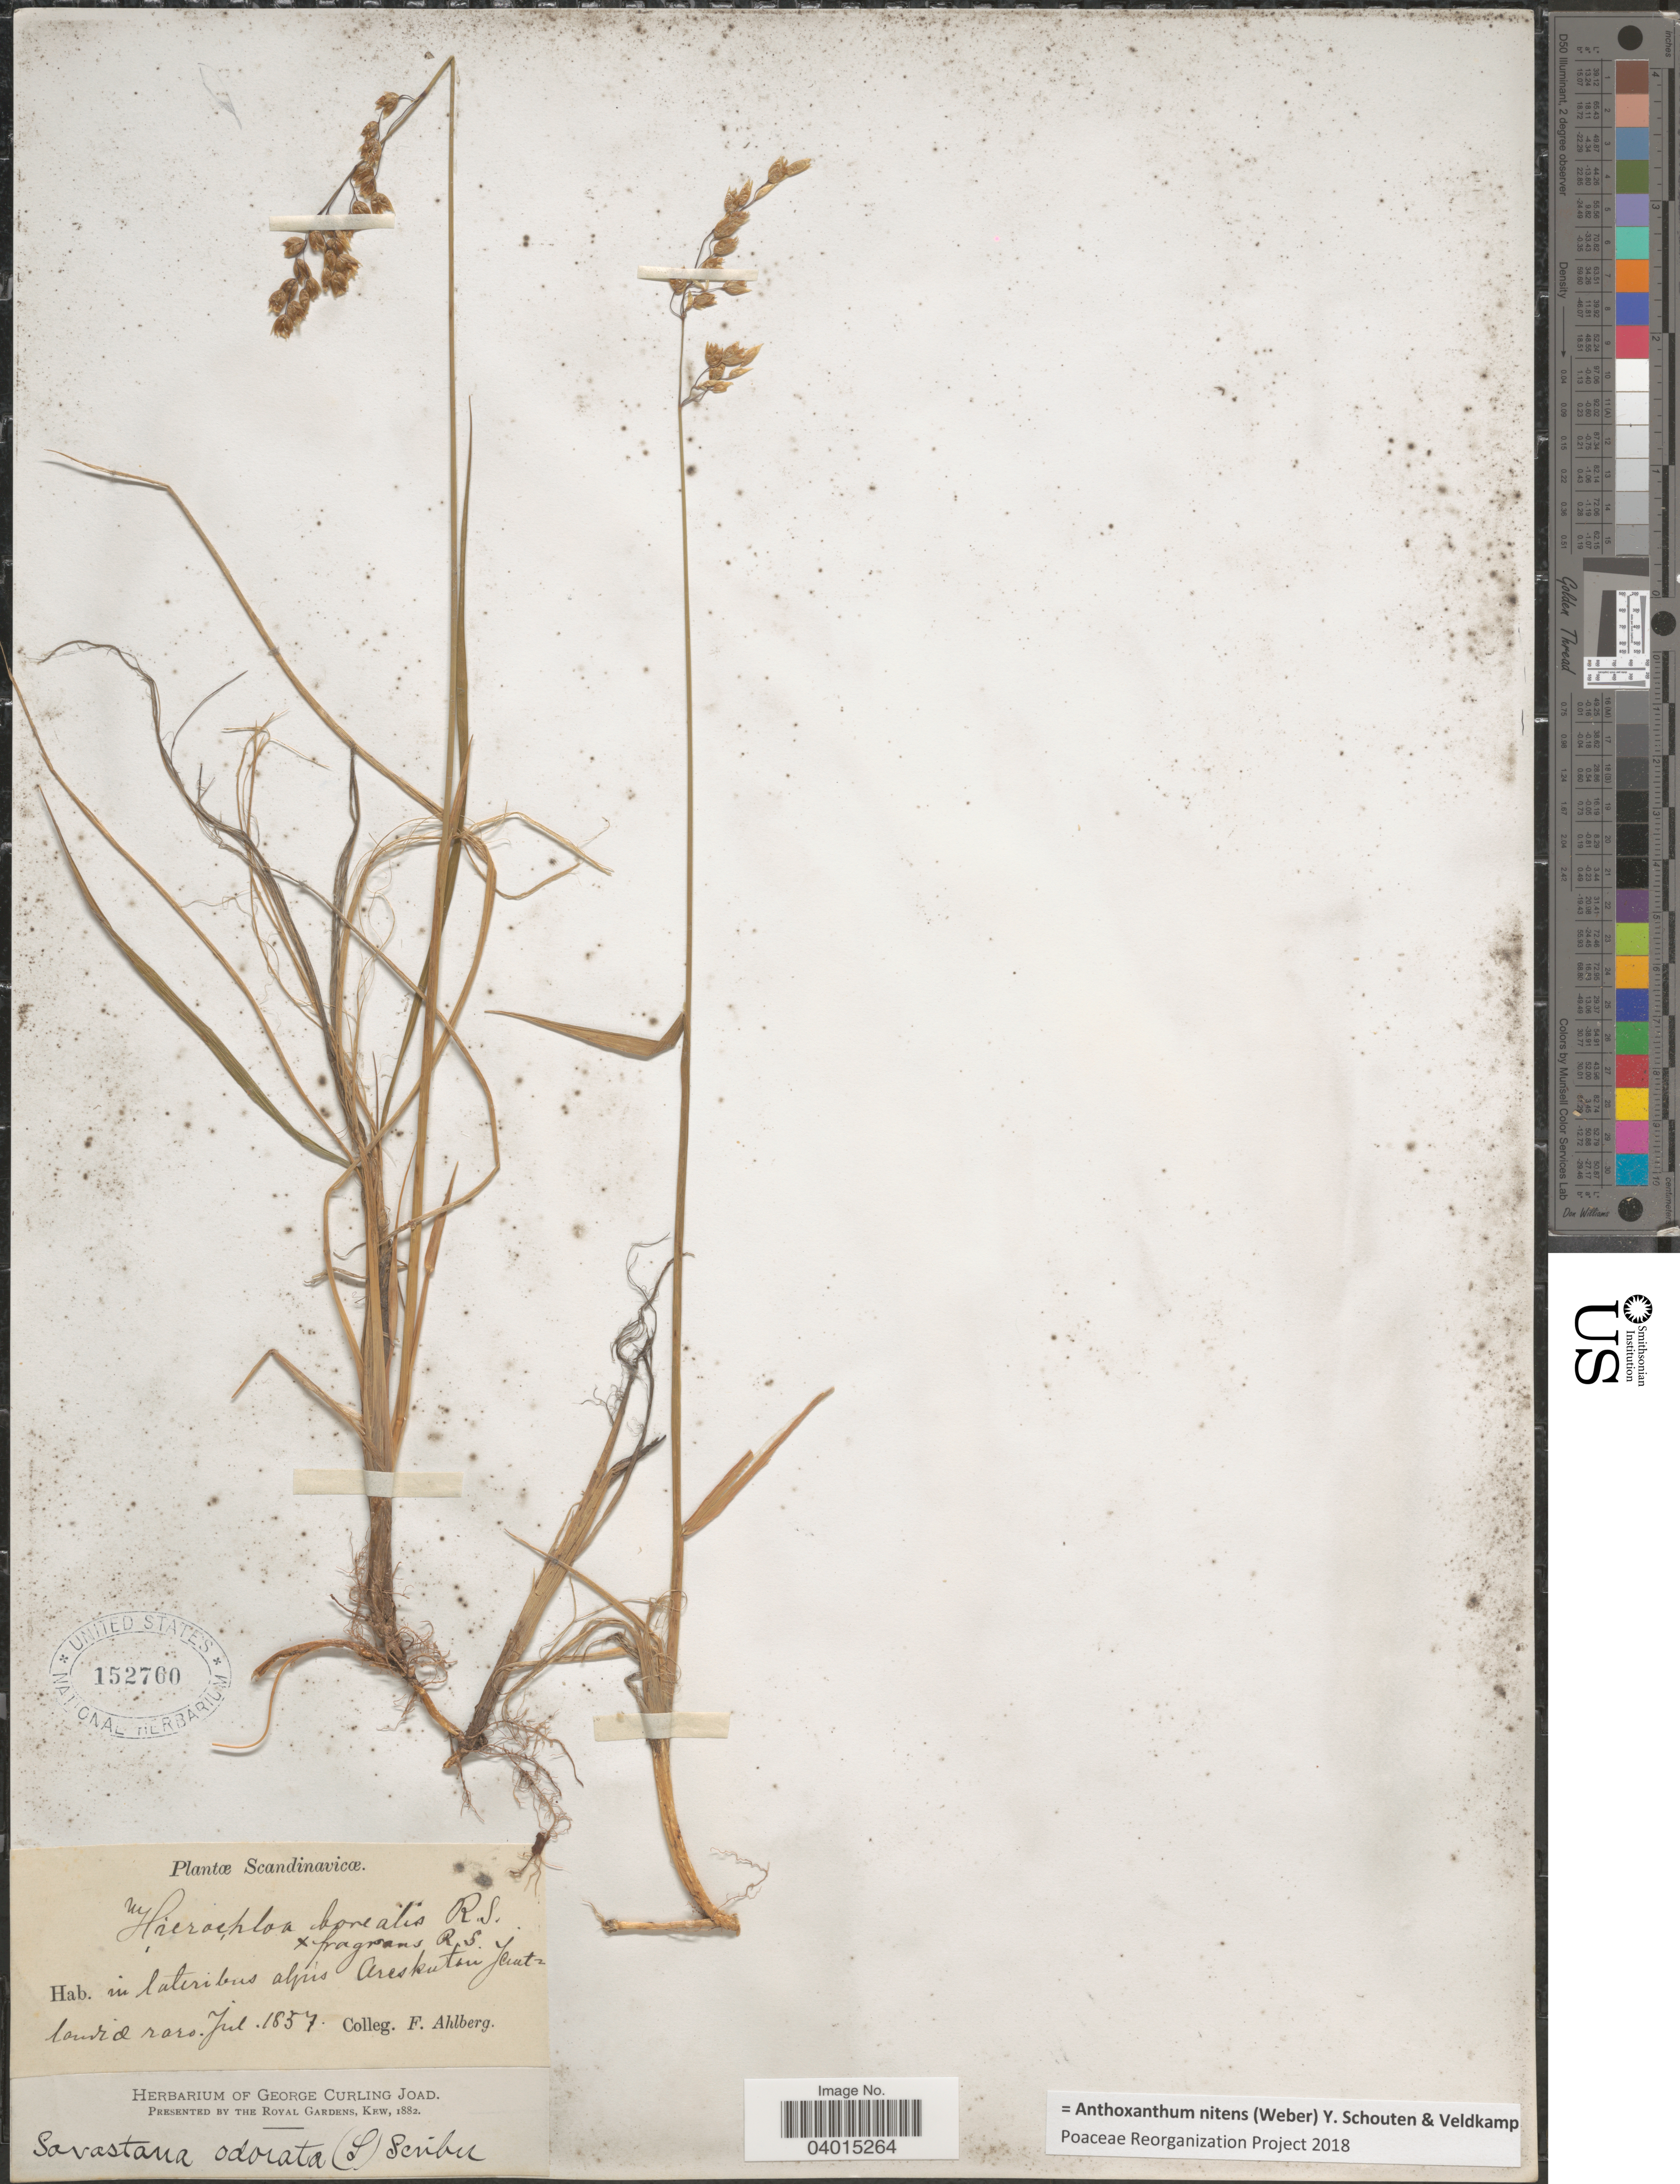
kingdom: Plantae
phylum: Tracheophyta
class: Liliopsida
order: Poales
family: Poaceae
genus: Anthoxanthum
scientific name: Anthoxanthum nitens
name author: (G.H. Weber) R.T.A. Schouten & Veldkamp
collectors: F. Ahlberg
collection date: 1857-07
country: Sweden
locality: Scandinavicæ. In lateribus alpis Areskutan Jamtlandiae raro.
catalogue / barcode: US 152760